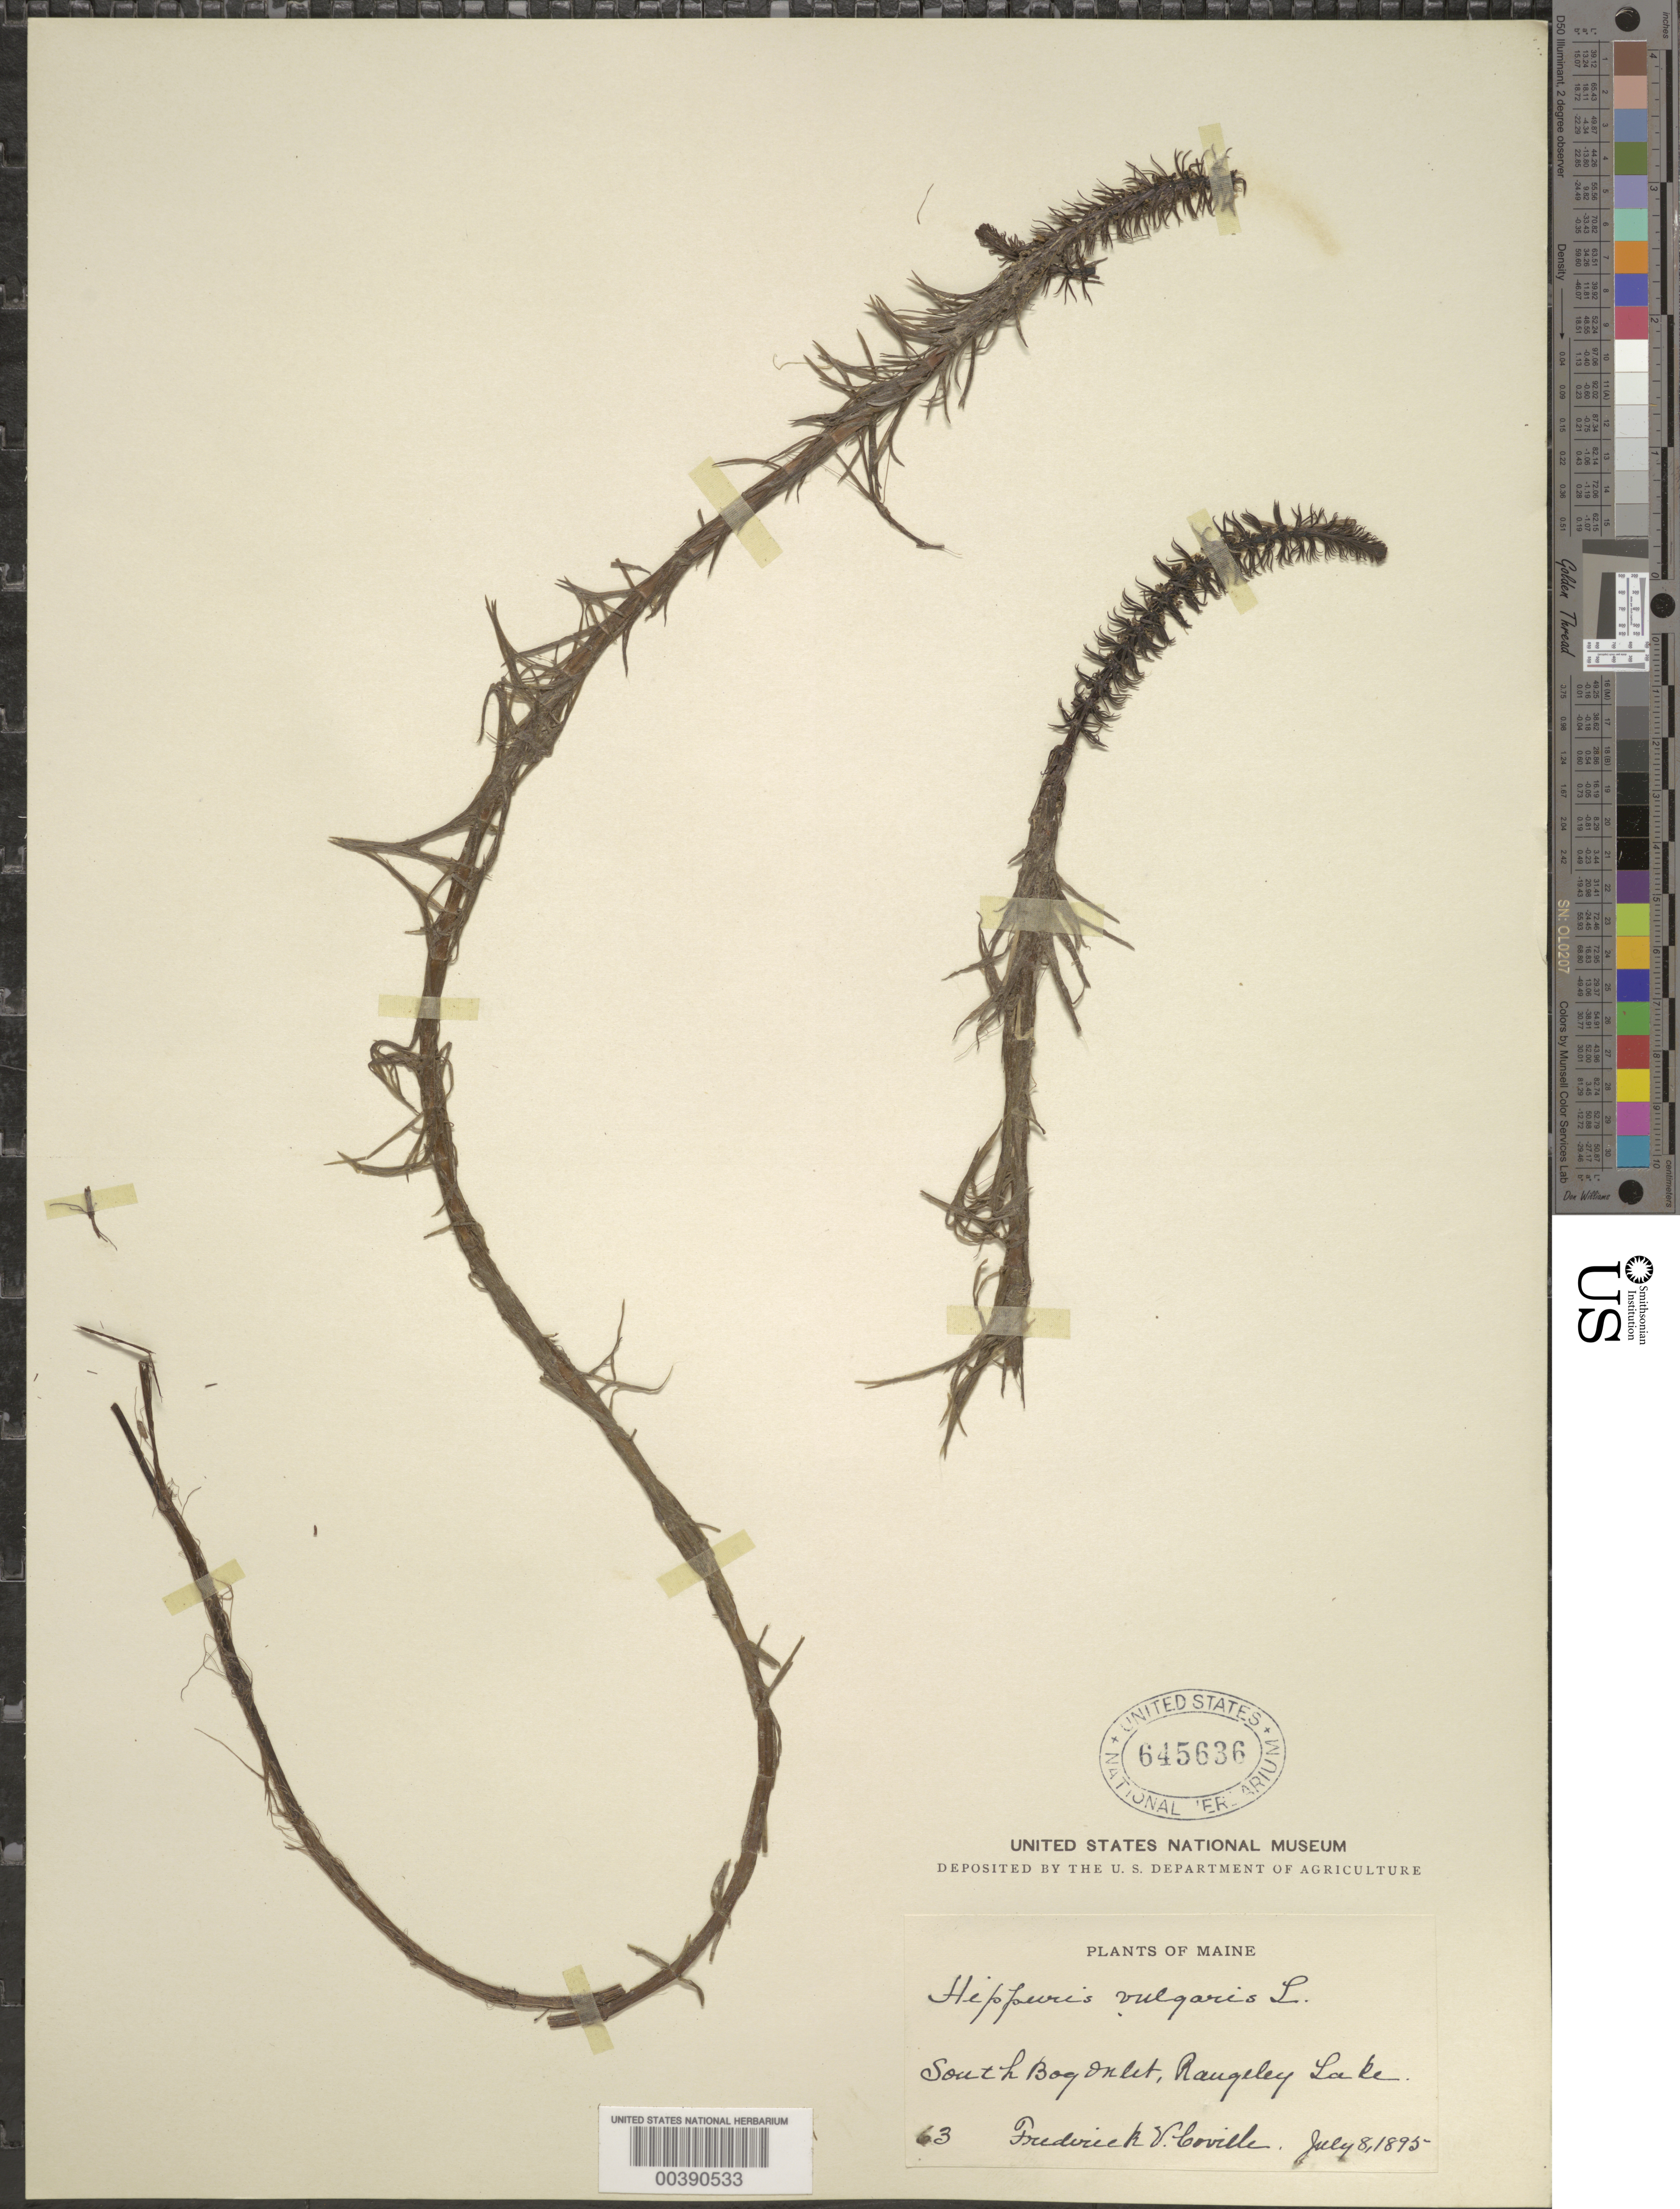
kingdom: Plantae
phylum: Tracheophyta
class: Magnoliopsida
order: Lamiales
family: Plantaginaceae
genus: Hippuris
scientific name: Hippuris vulgaris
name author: L.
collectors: F. V. Coville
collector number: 63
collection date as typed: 08 Jul 1895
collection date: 1895-07-08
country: United States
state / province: Maine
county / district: Franklin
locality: South bay inlet, rangely lake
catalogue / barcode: US 645636